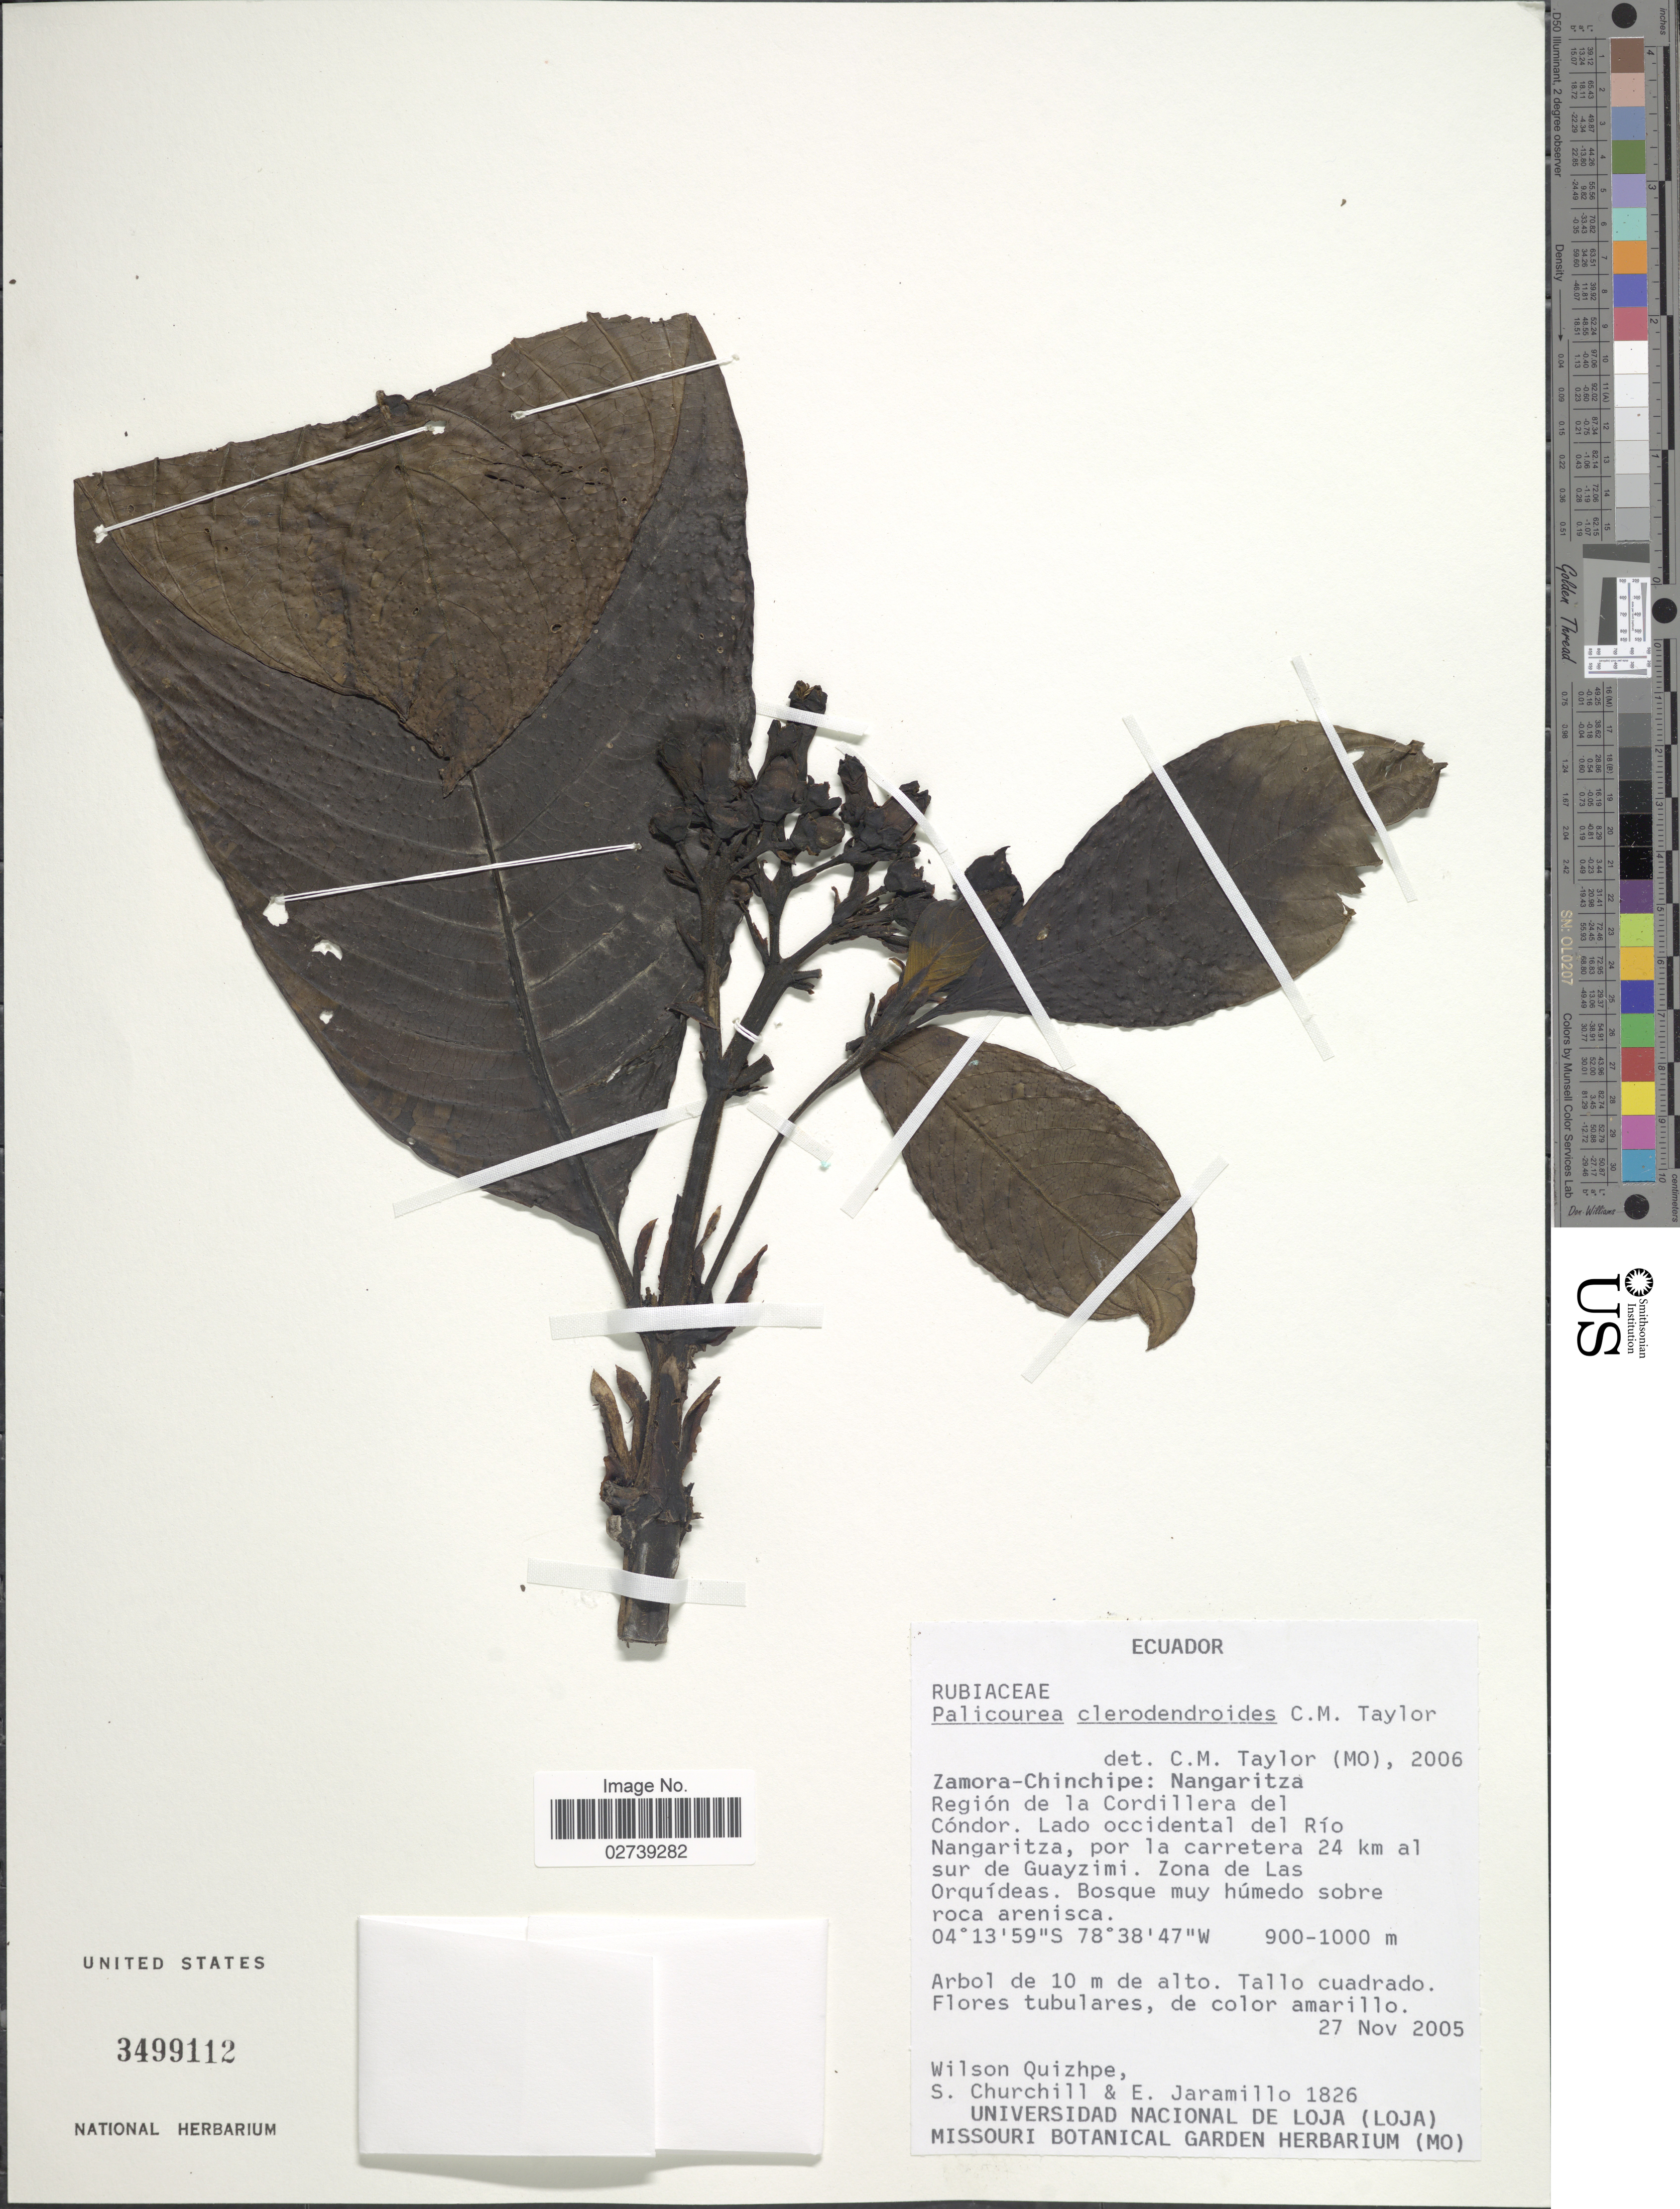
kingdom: Plantae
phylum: Tracheophyta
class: Magnoliopsida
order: Gentianales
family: Rubiaceae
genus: Palicourea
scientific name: Palicourea clerodendroides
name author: C.M. Taylor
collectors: W. Quizhpe, S. Churchill & E. Jaramillo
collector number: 1826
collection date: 2005-11-27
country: Ecuador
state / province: Zamora-Chinchipe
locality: Nangaritza. Region de la Cordillera del Condor. Lado occidental del Río Nangaritza, por la carretera 24 km al sur de Guayzimi. Zone da Las Orquideas.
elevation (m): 900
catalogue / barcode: US 3499112